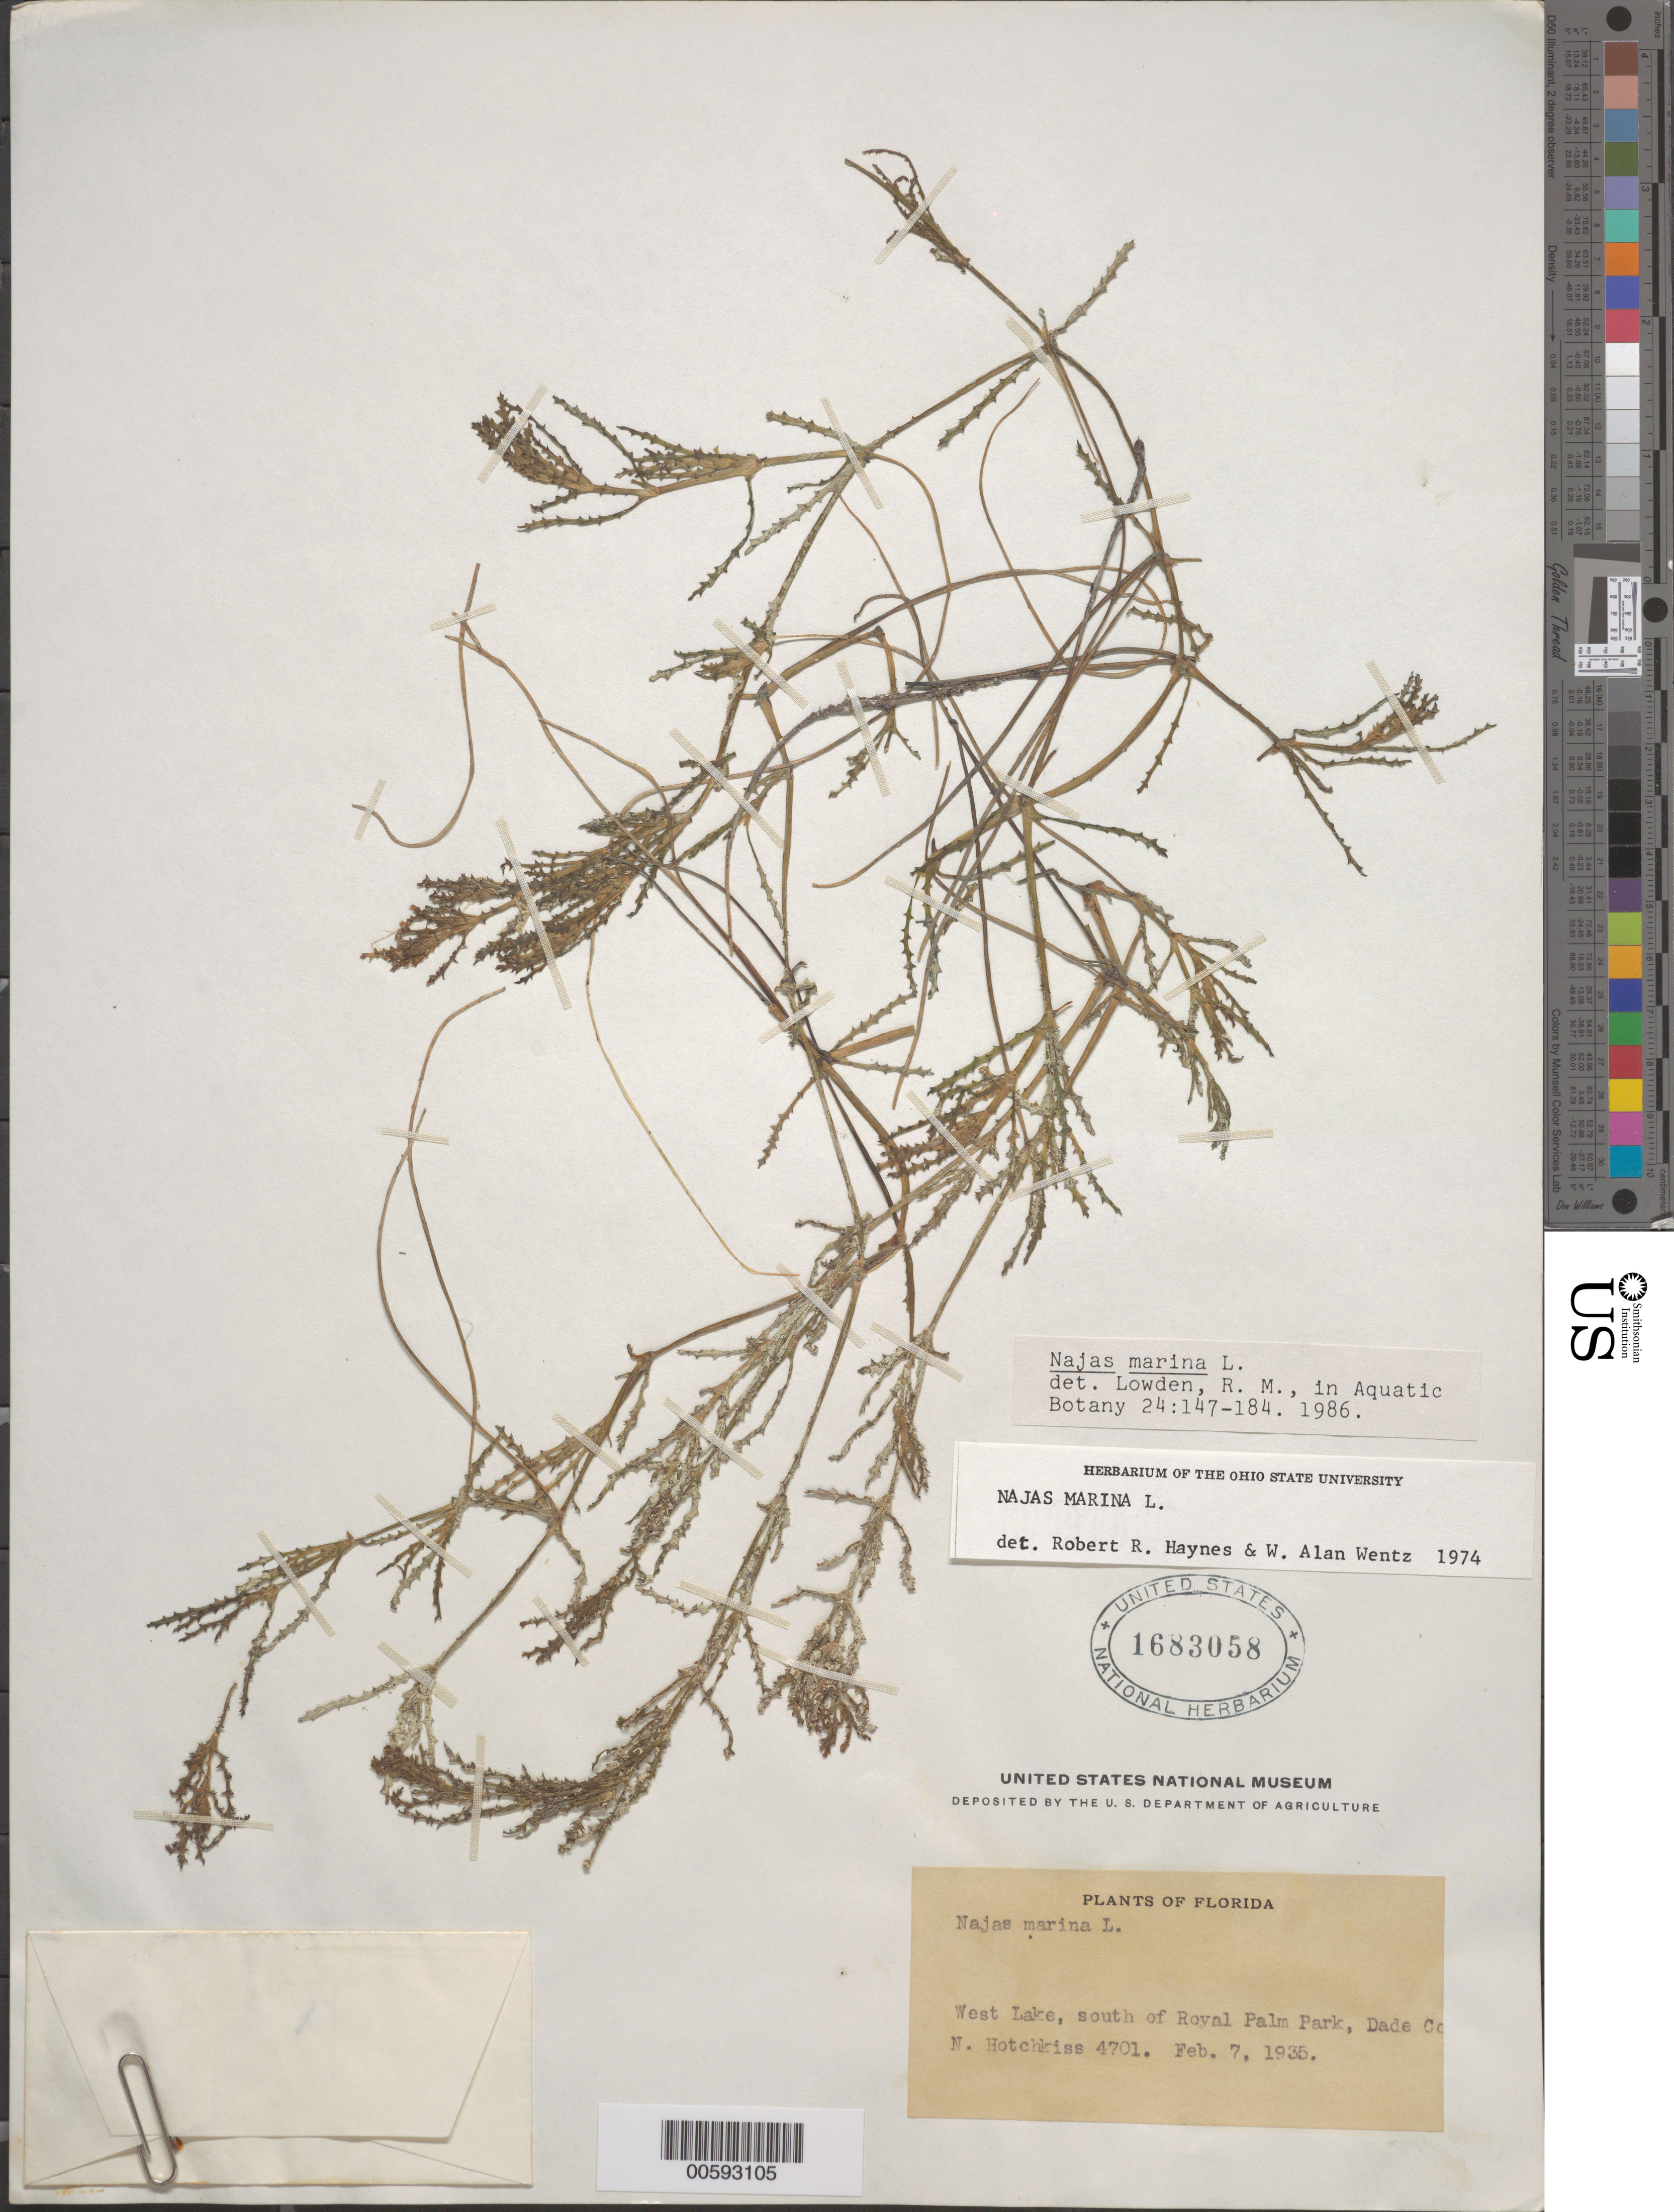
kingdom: Plantae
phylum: Tracheophyta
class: Liliopsida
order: Alismatales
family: Hydrocharitaceae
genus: Najas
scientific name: Najas marina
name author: L.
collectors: N. Hotchkiss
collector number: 4701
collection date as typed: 07 Feb 1935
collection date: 1935-02-07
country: United States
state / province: Florida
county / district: Dade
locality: West Lake, S of Royal Palm Park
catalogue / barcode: US 1683058